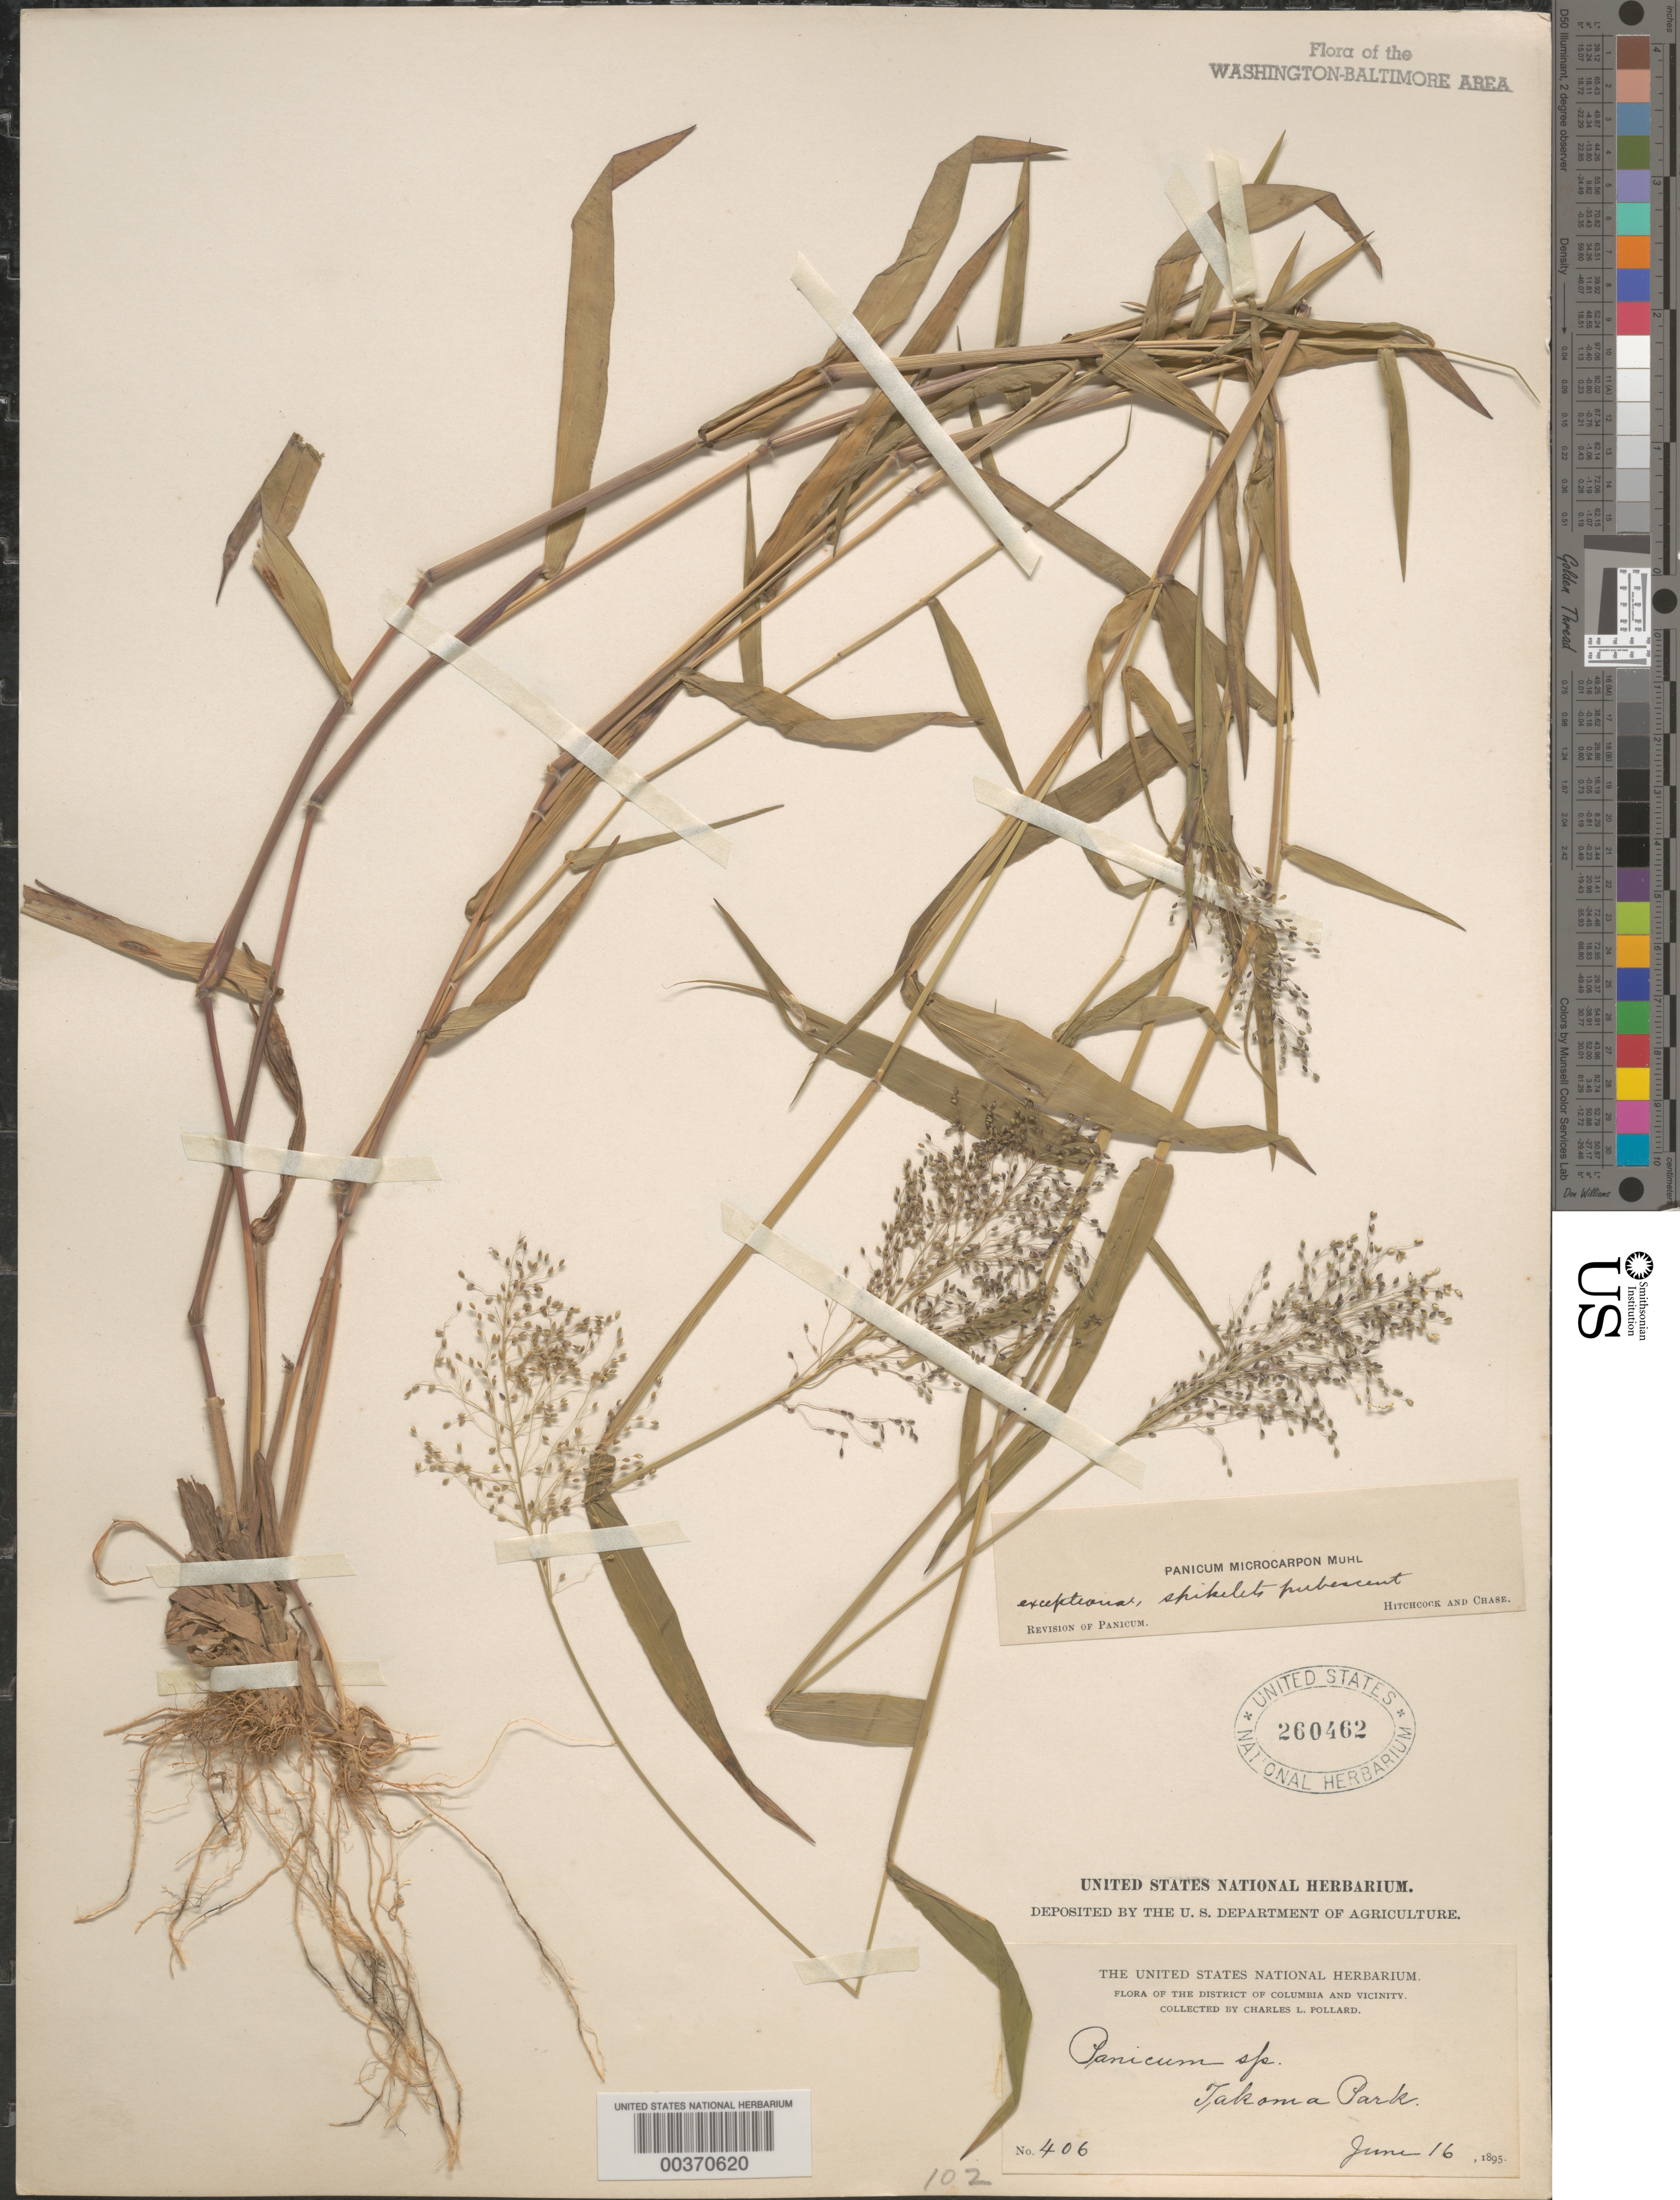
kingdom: Plantae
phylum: Tracheophyta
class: Liliopsida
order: Poales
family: Poaceae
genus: Dichanthelium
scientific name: Dichanthelium dichotomum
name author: (L.) Gould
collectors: C. L. Pollard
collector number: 406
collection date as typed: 16 Jun 1895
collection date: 1895-06-16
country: United States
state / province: Maryland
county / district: Montgomery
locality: Takoma Park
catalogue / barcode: US 260462